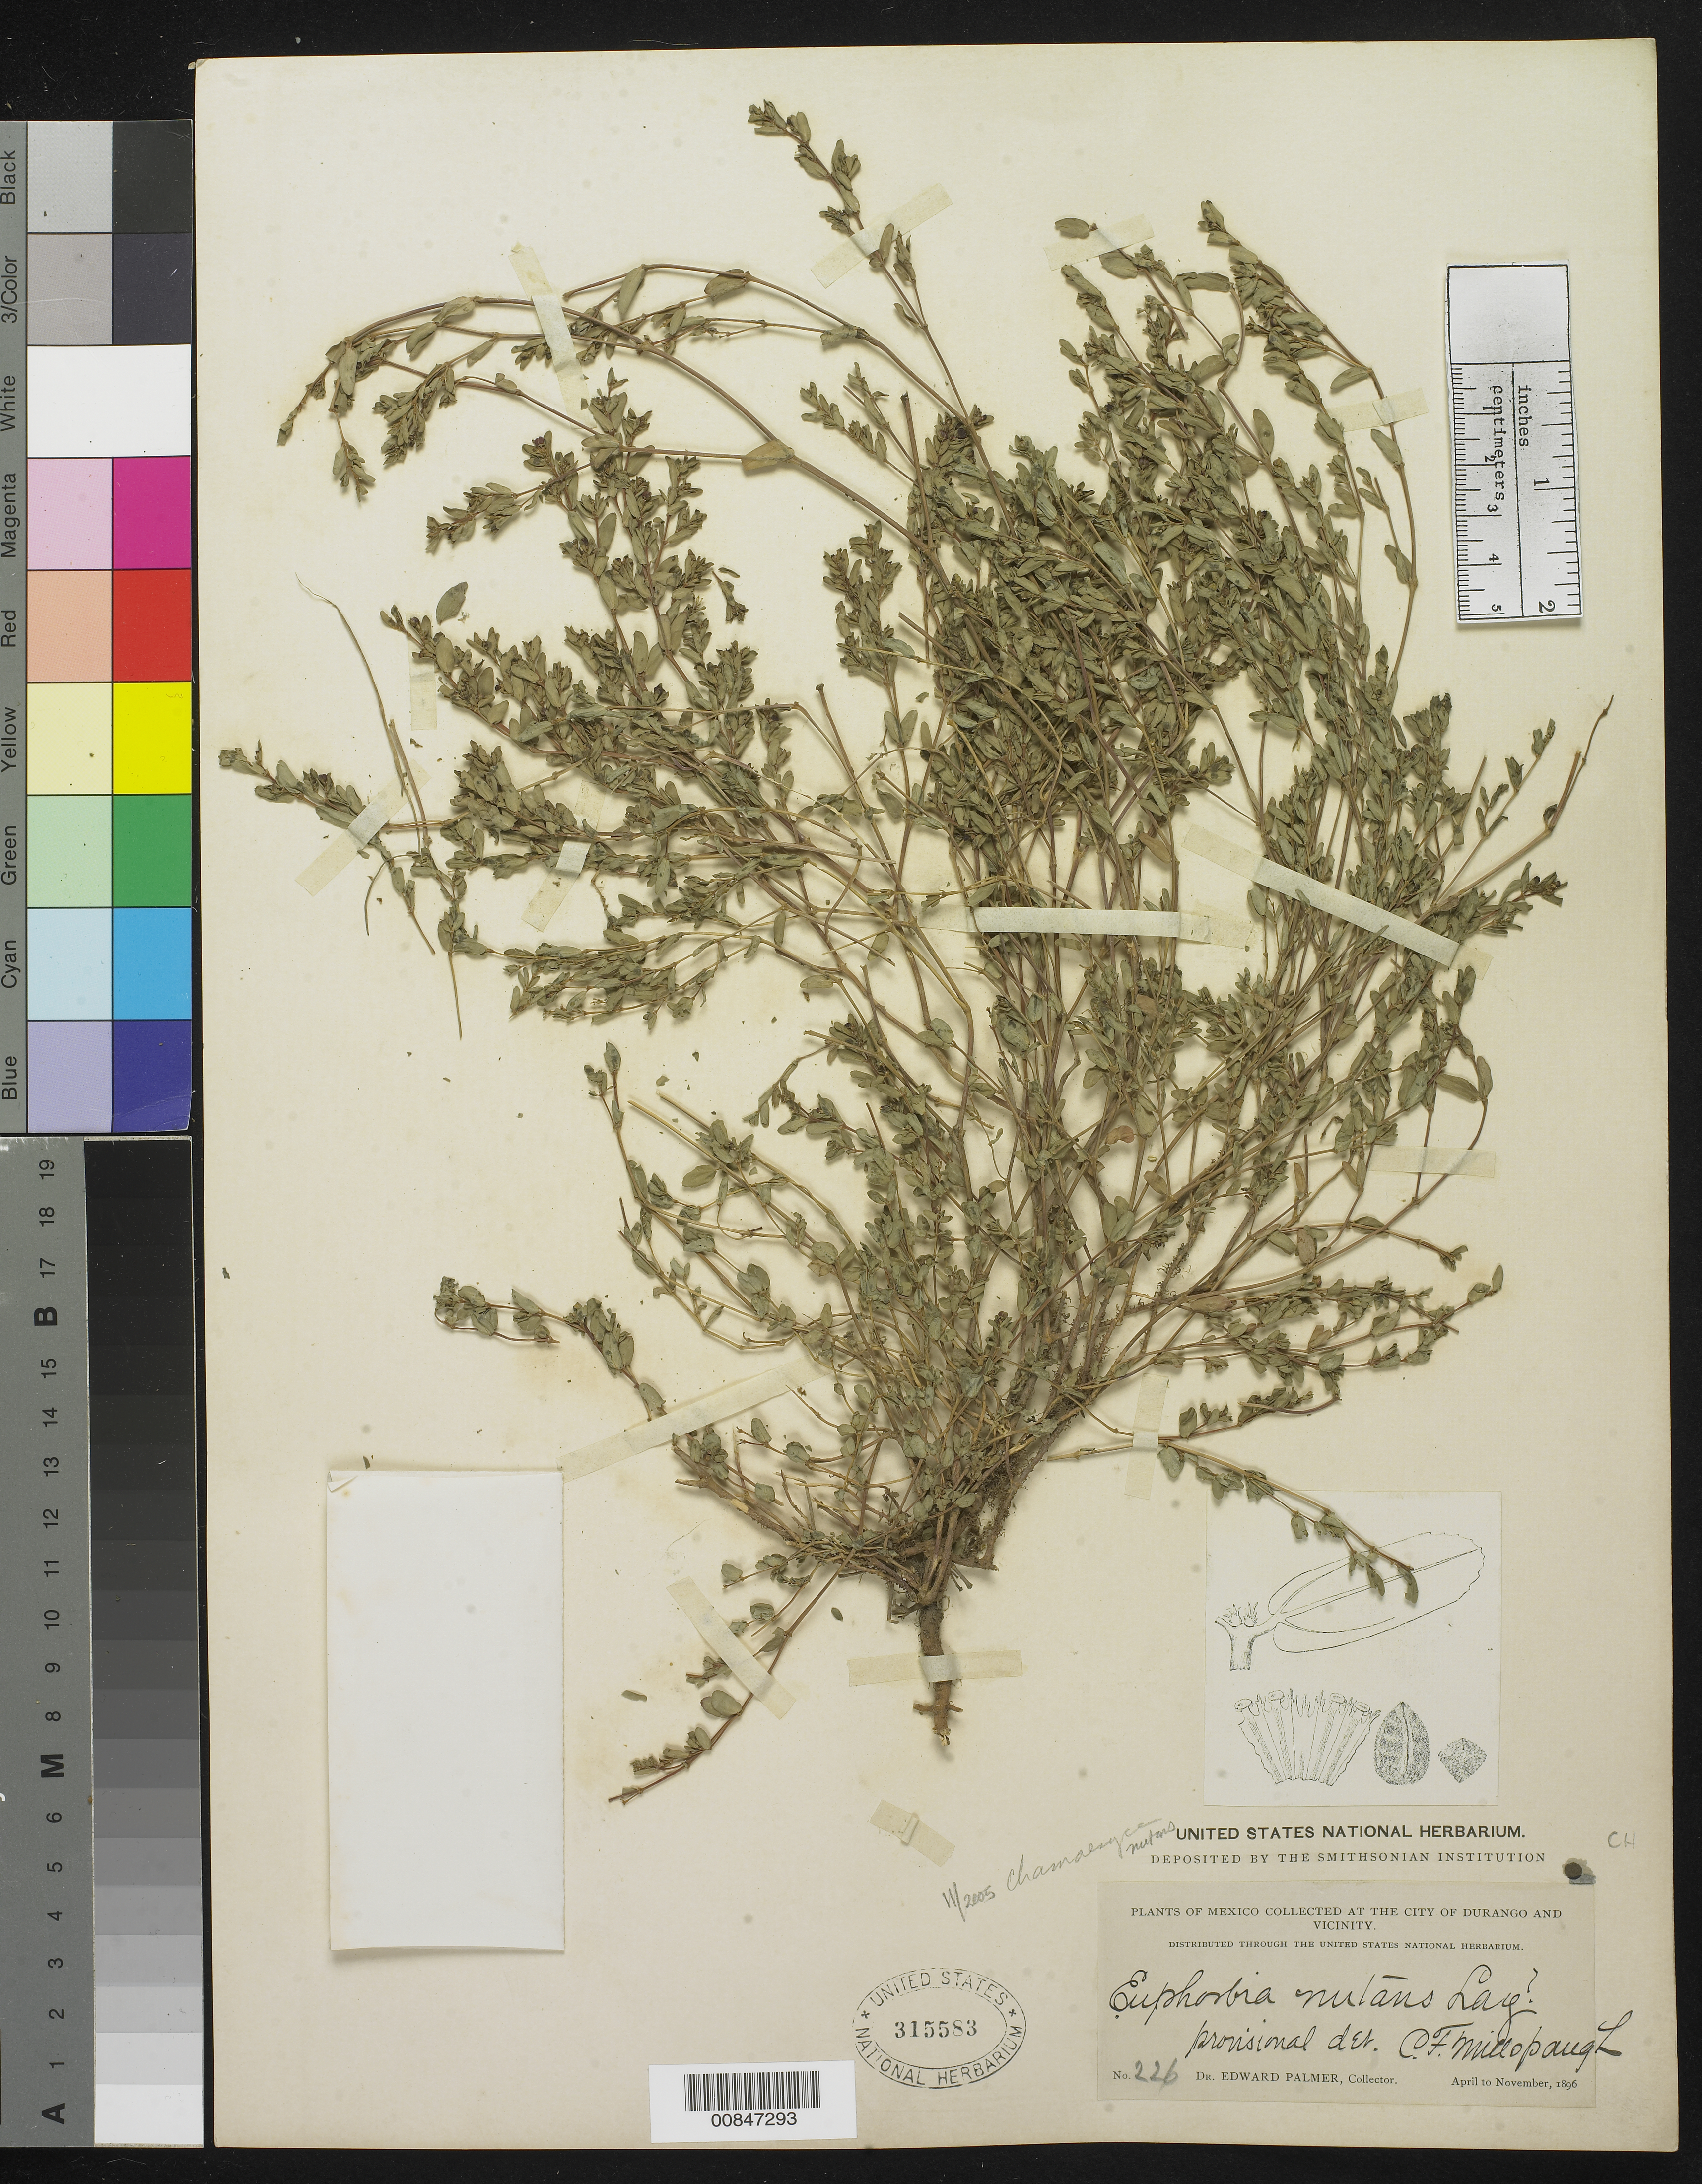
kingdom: Plantae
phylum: Tracheophyta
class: Magnoliopsida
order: Malpighiales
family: Euphorbiaceae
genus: Euphorbia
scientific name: Euphorbia nutans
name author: Lag.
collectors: E. Palmer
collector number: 226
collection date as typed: Apr 1896 to -- Nov 1896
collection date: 1896-04/1896-11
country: Mexico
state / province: Durango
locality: City of Durango and vicinity.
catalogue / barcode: US 315583